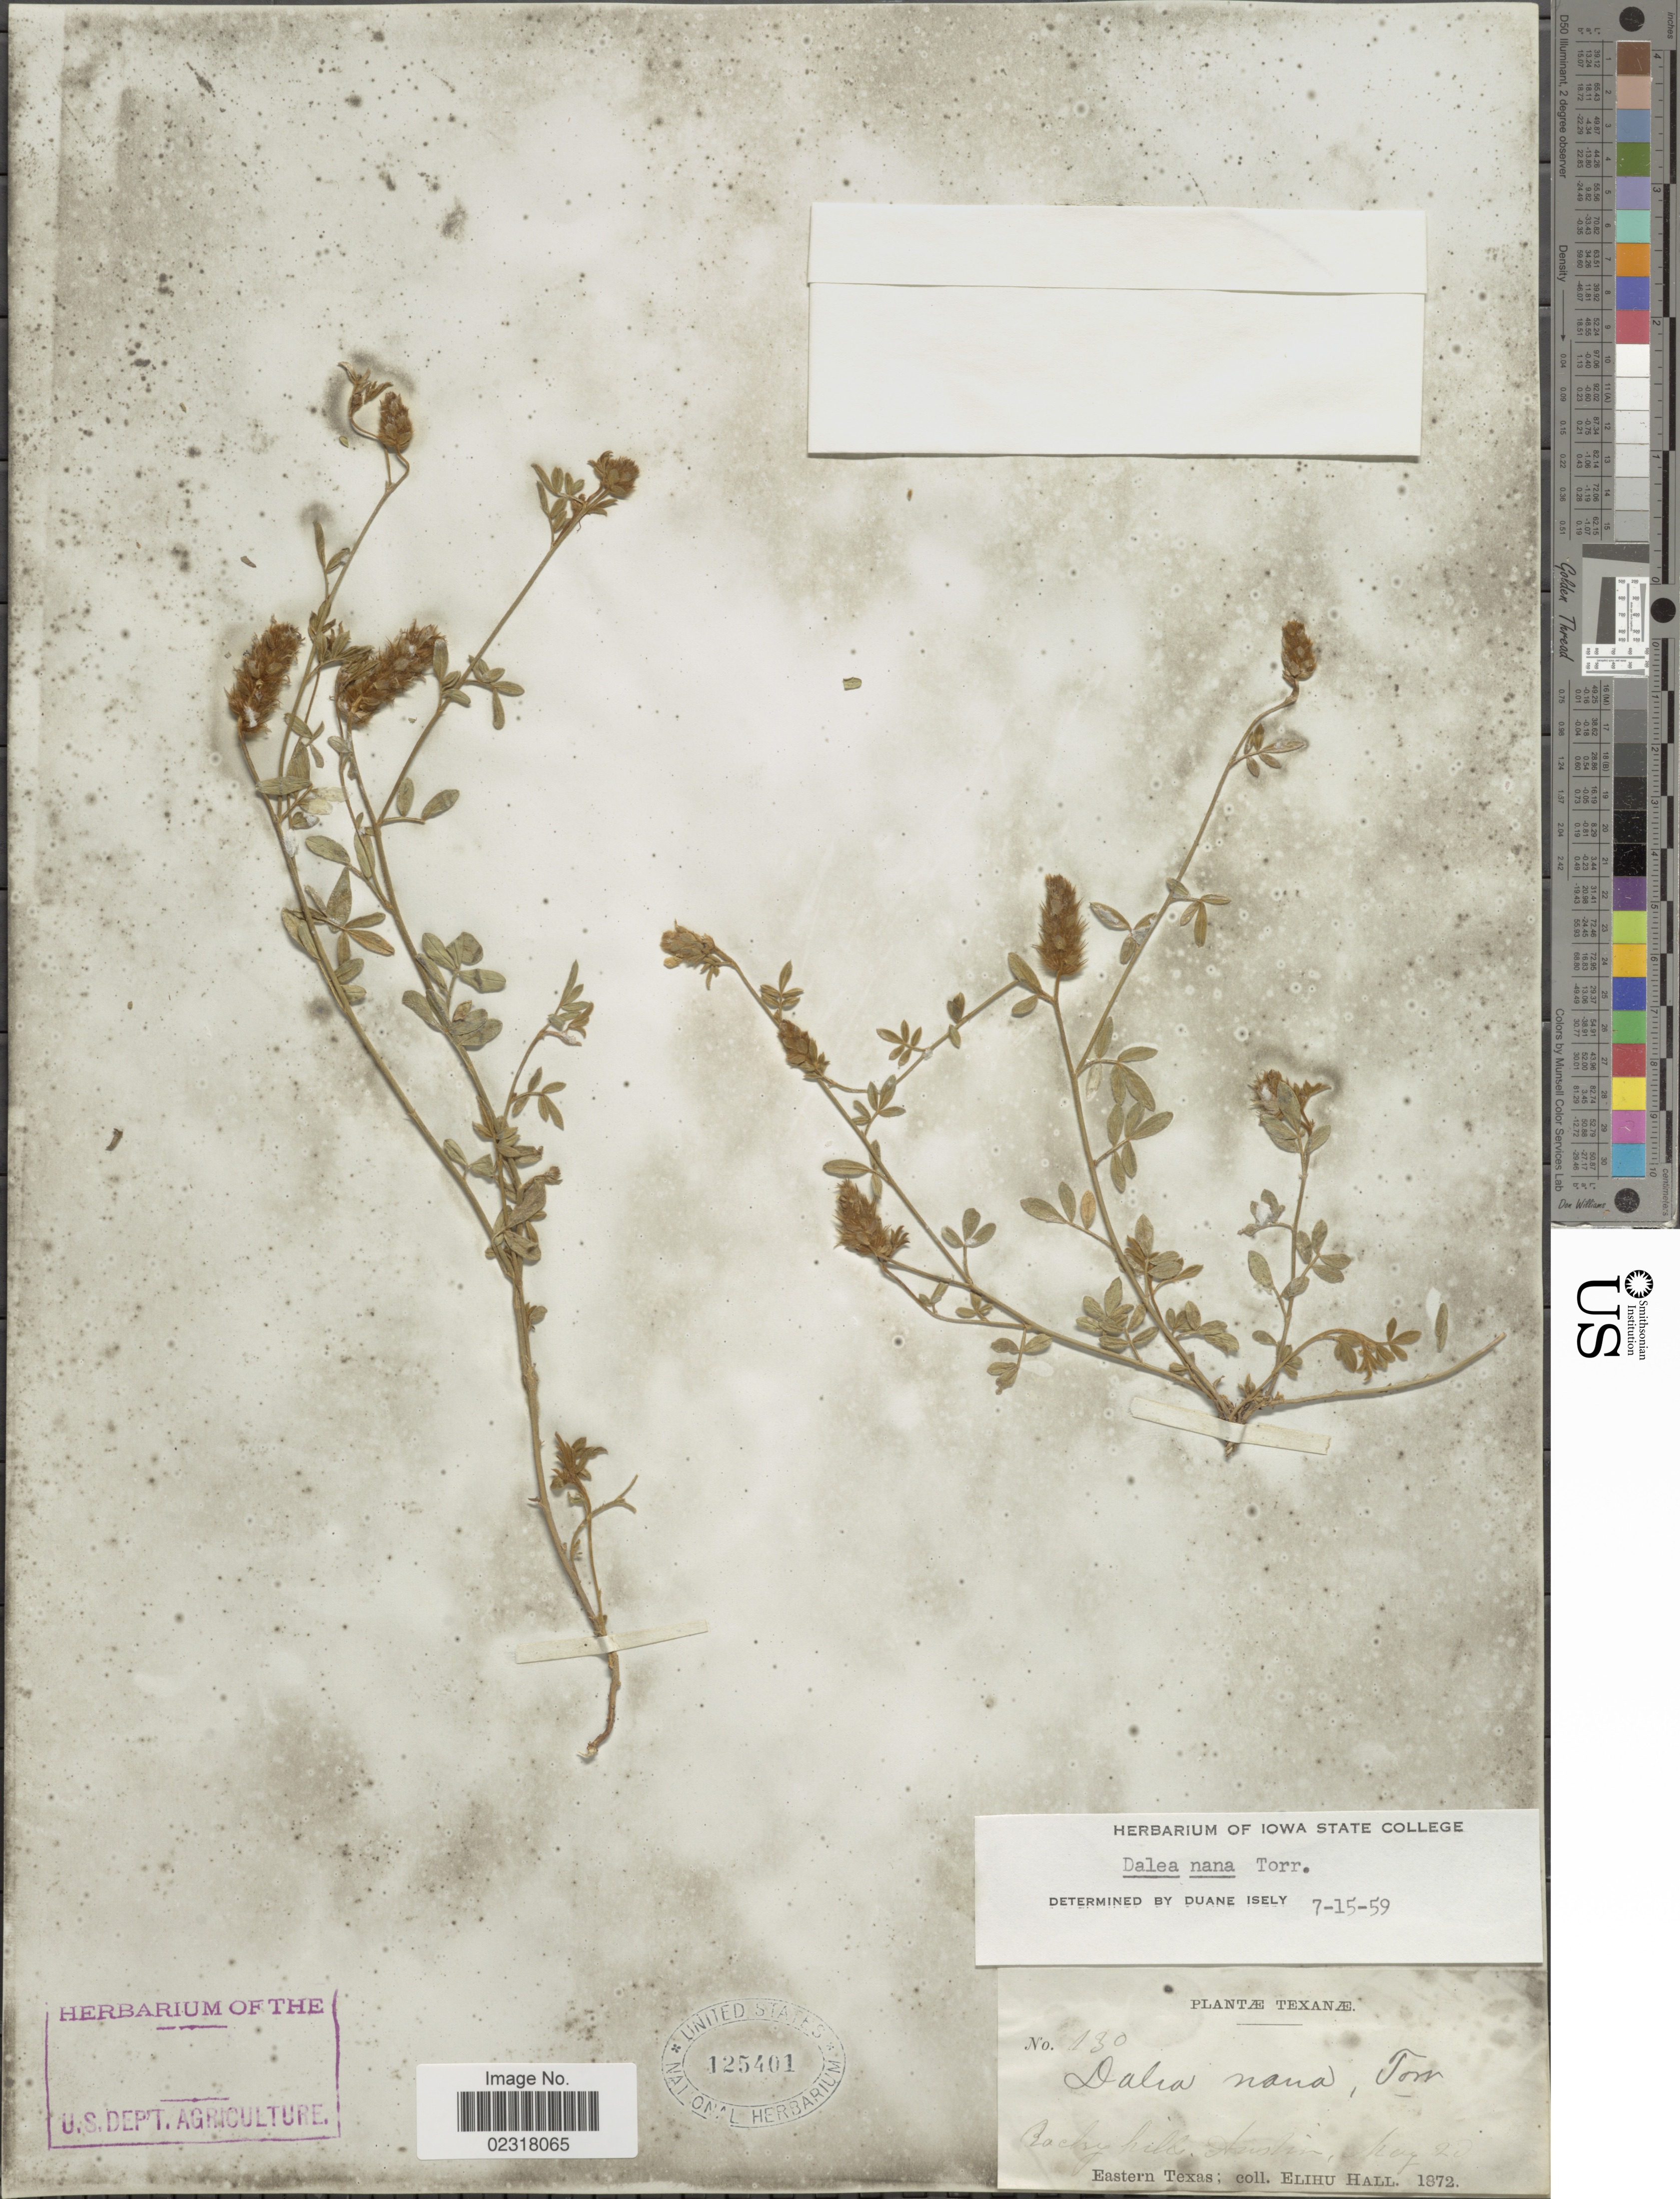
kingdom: Plantae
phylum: Tracheophyta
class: Magnoliopsida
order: Fabales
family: Fabaceae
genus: Dalea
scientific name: Dalea nana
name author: Torr. & A. Gray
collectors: E. Hall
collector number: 130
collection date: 1872-05-20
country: United States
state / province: Texas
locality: Rocky hills, Austin, Eastern Texas.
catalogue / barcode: US 125401